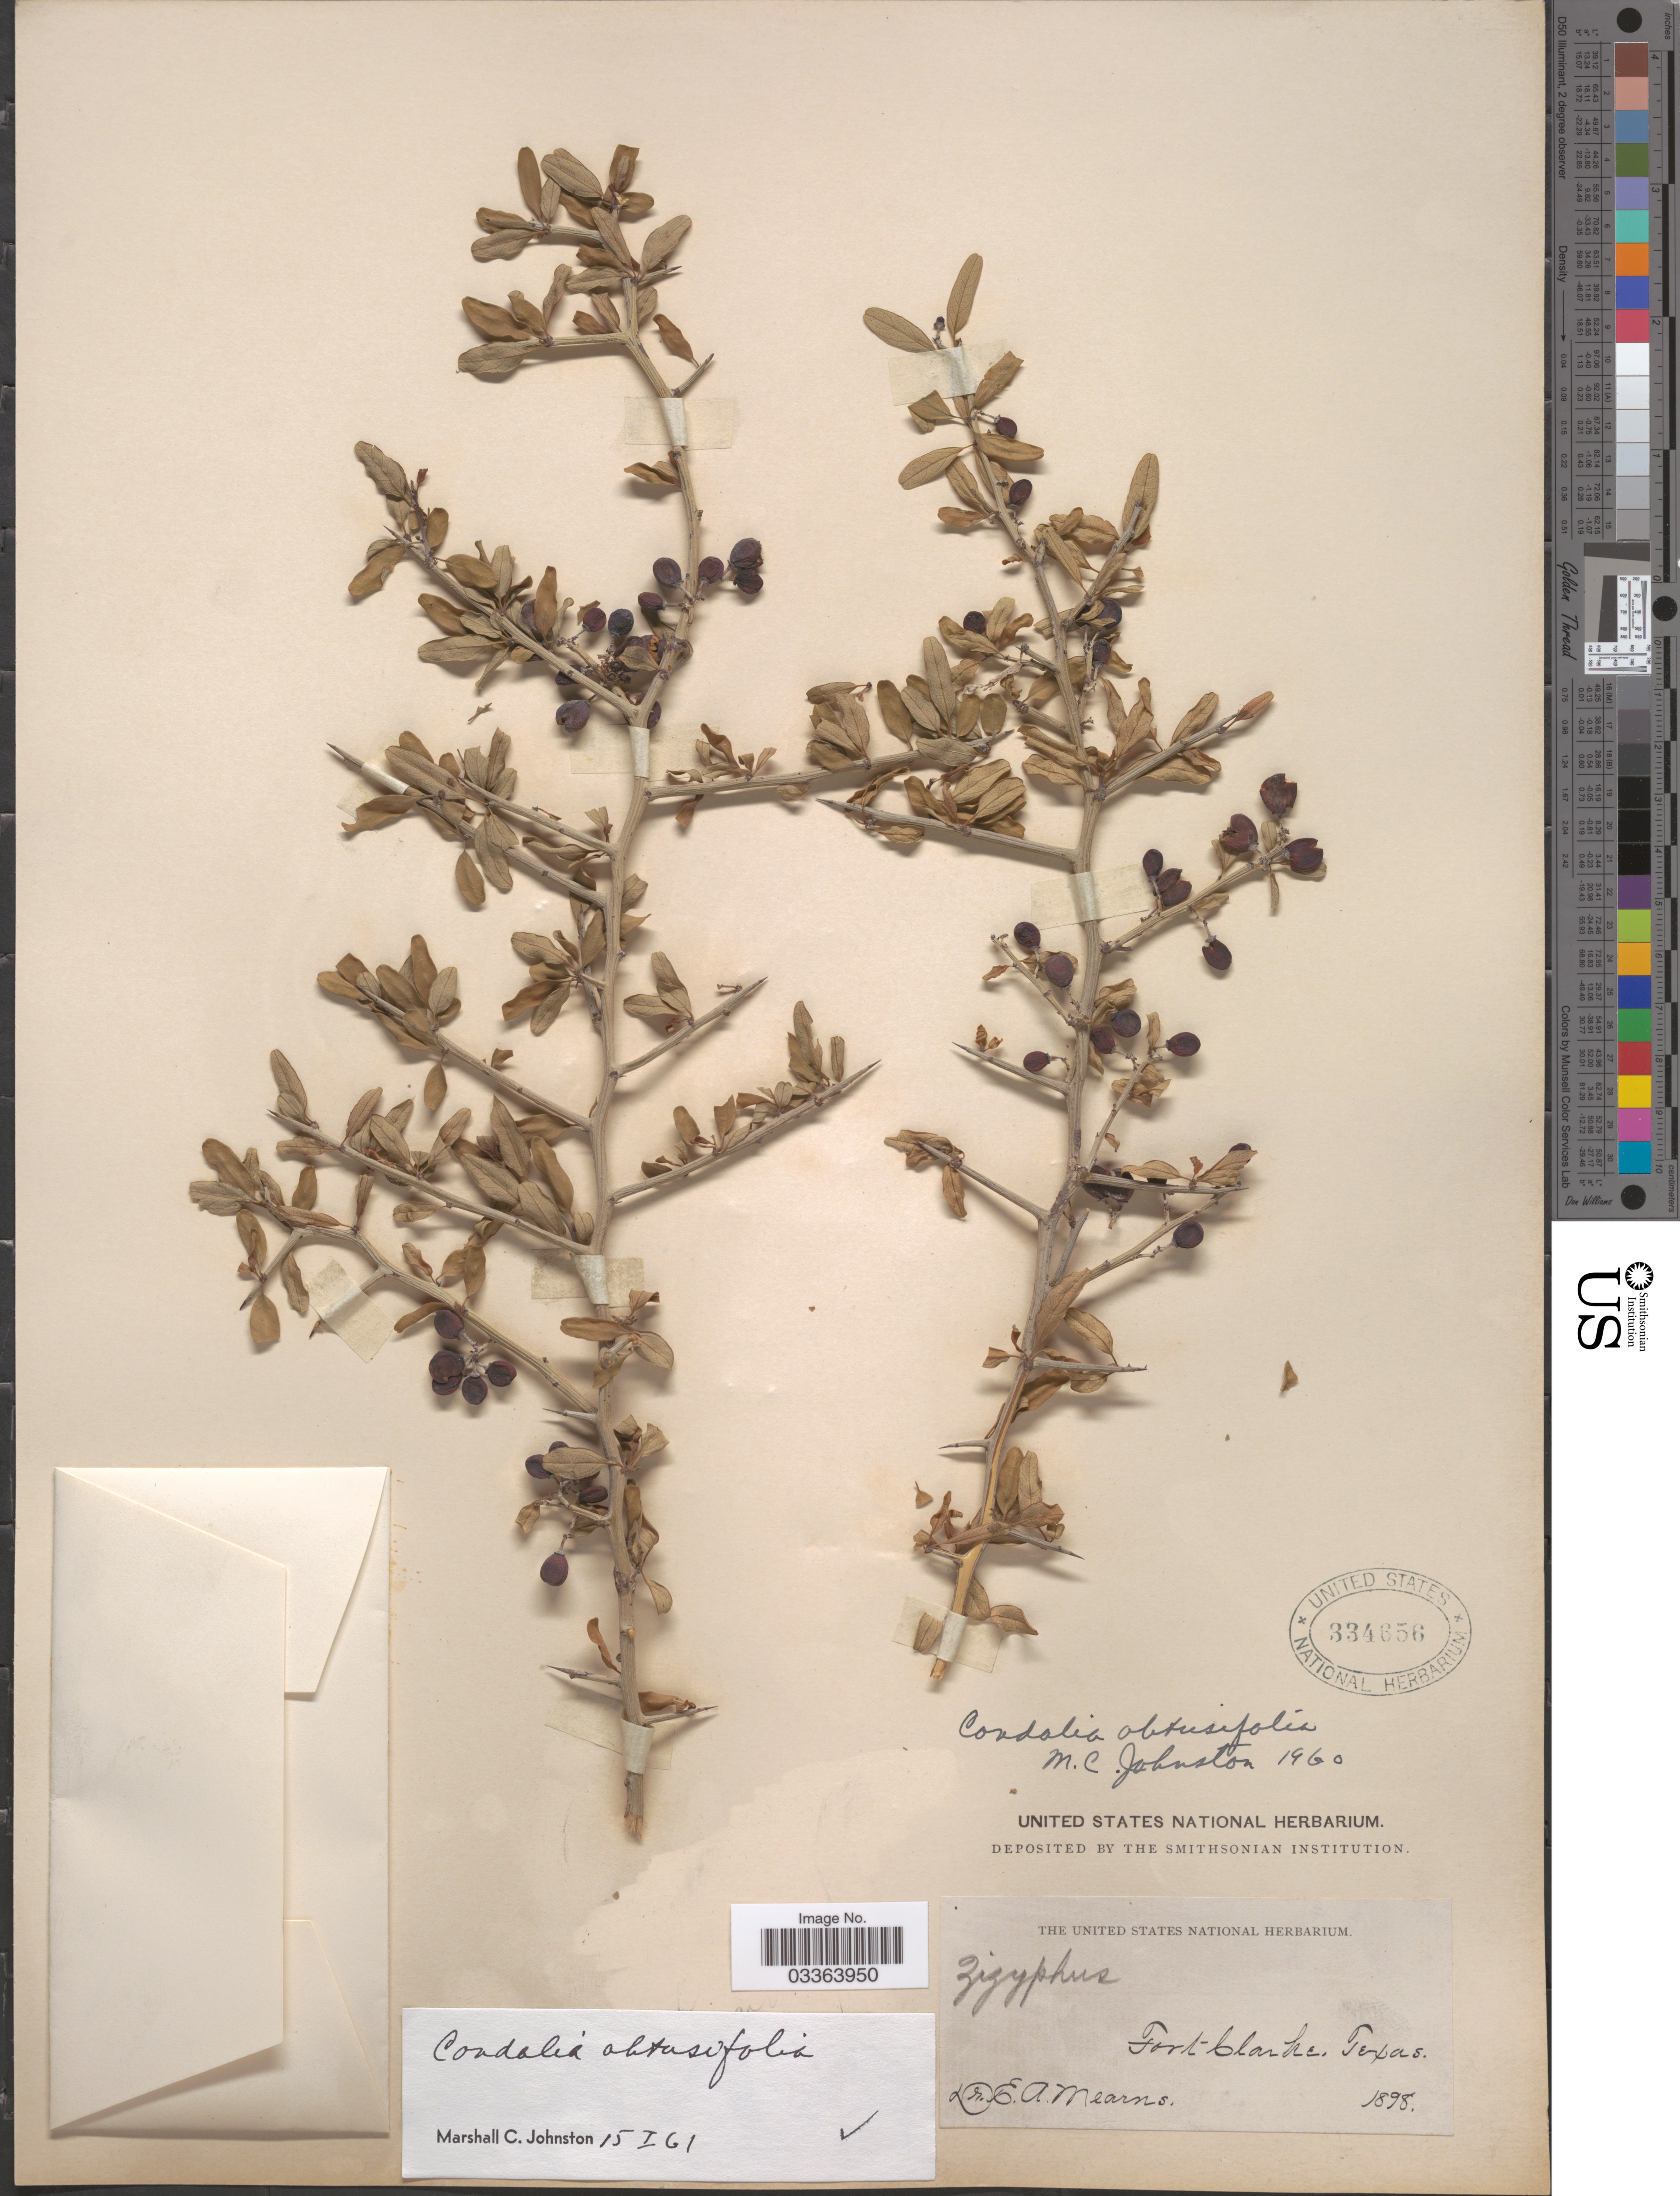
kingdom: Plantae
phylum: Tracheophyta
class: Magnoliopsida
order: Rosales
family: Rhamnaceae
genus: Sarcomphalus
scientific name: Sarcomphalus obtusifolius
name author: (Hook. ex Torr. & A. Gray) Hauenschild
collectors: E. A. Mearns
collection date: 1898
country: United States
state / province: Texas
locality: Fort Clarke.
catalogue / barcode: US 334656